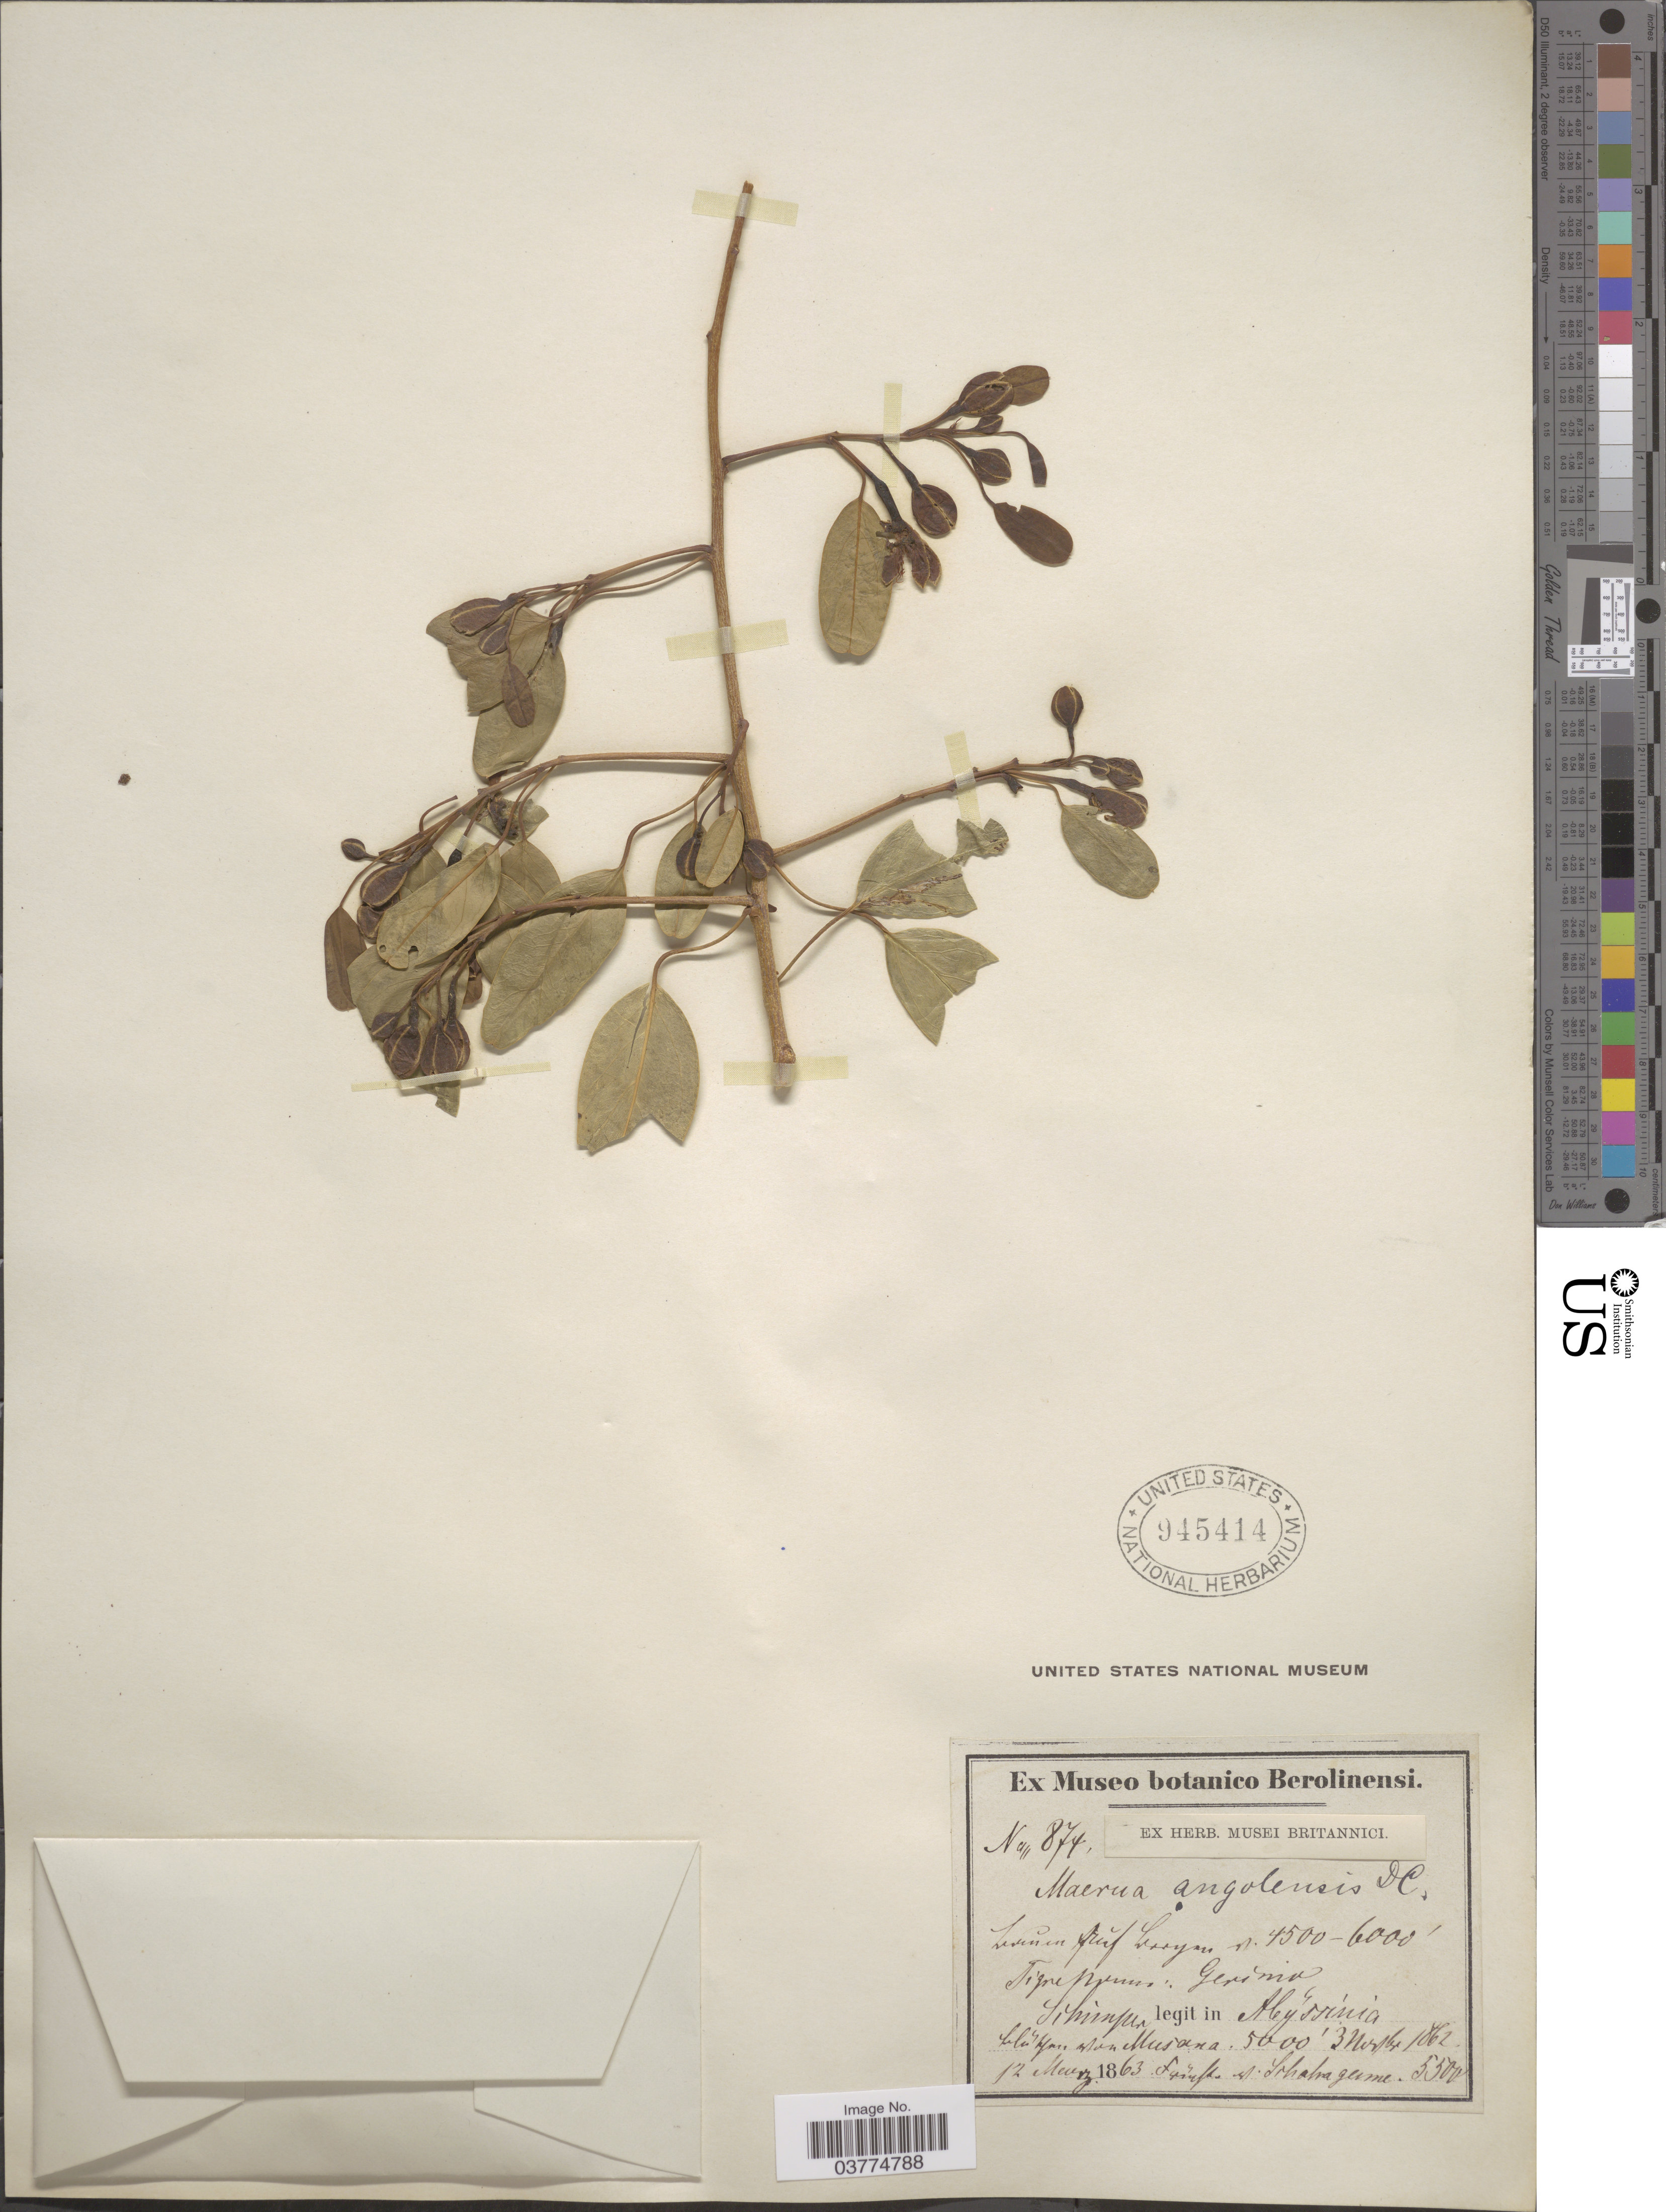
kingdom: Plantae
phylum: Tracheophyta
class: Magnoliopsida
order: Brassicales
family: Capparaceae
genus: Maerua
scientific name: Maerua angolensis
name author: DC.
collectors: -. Schimper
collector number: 874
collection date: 1862-11-03/1863-05-12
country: Ethiopia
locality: ! . Abyssinia.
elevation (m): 1372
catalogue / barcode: US 945414